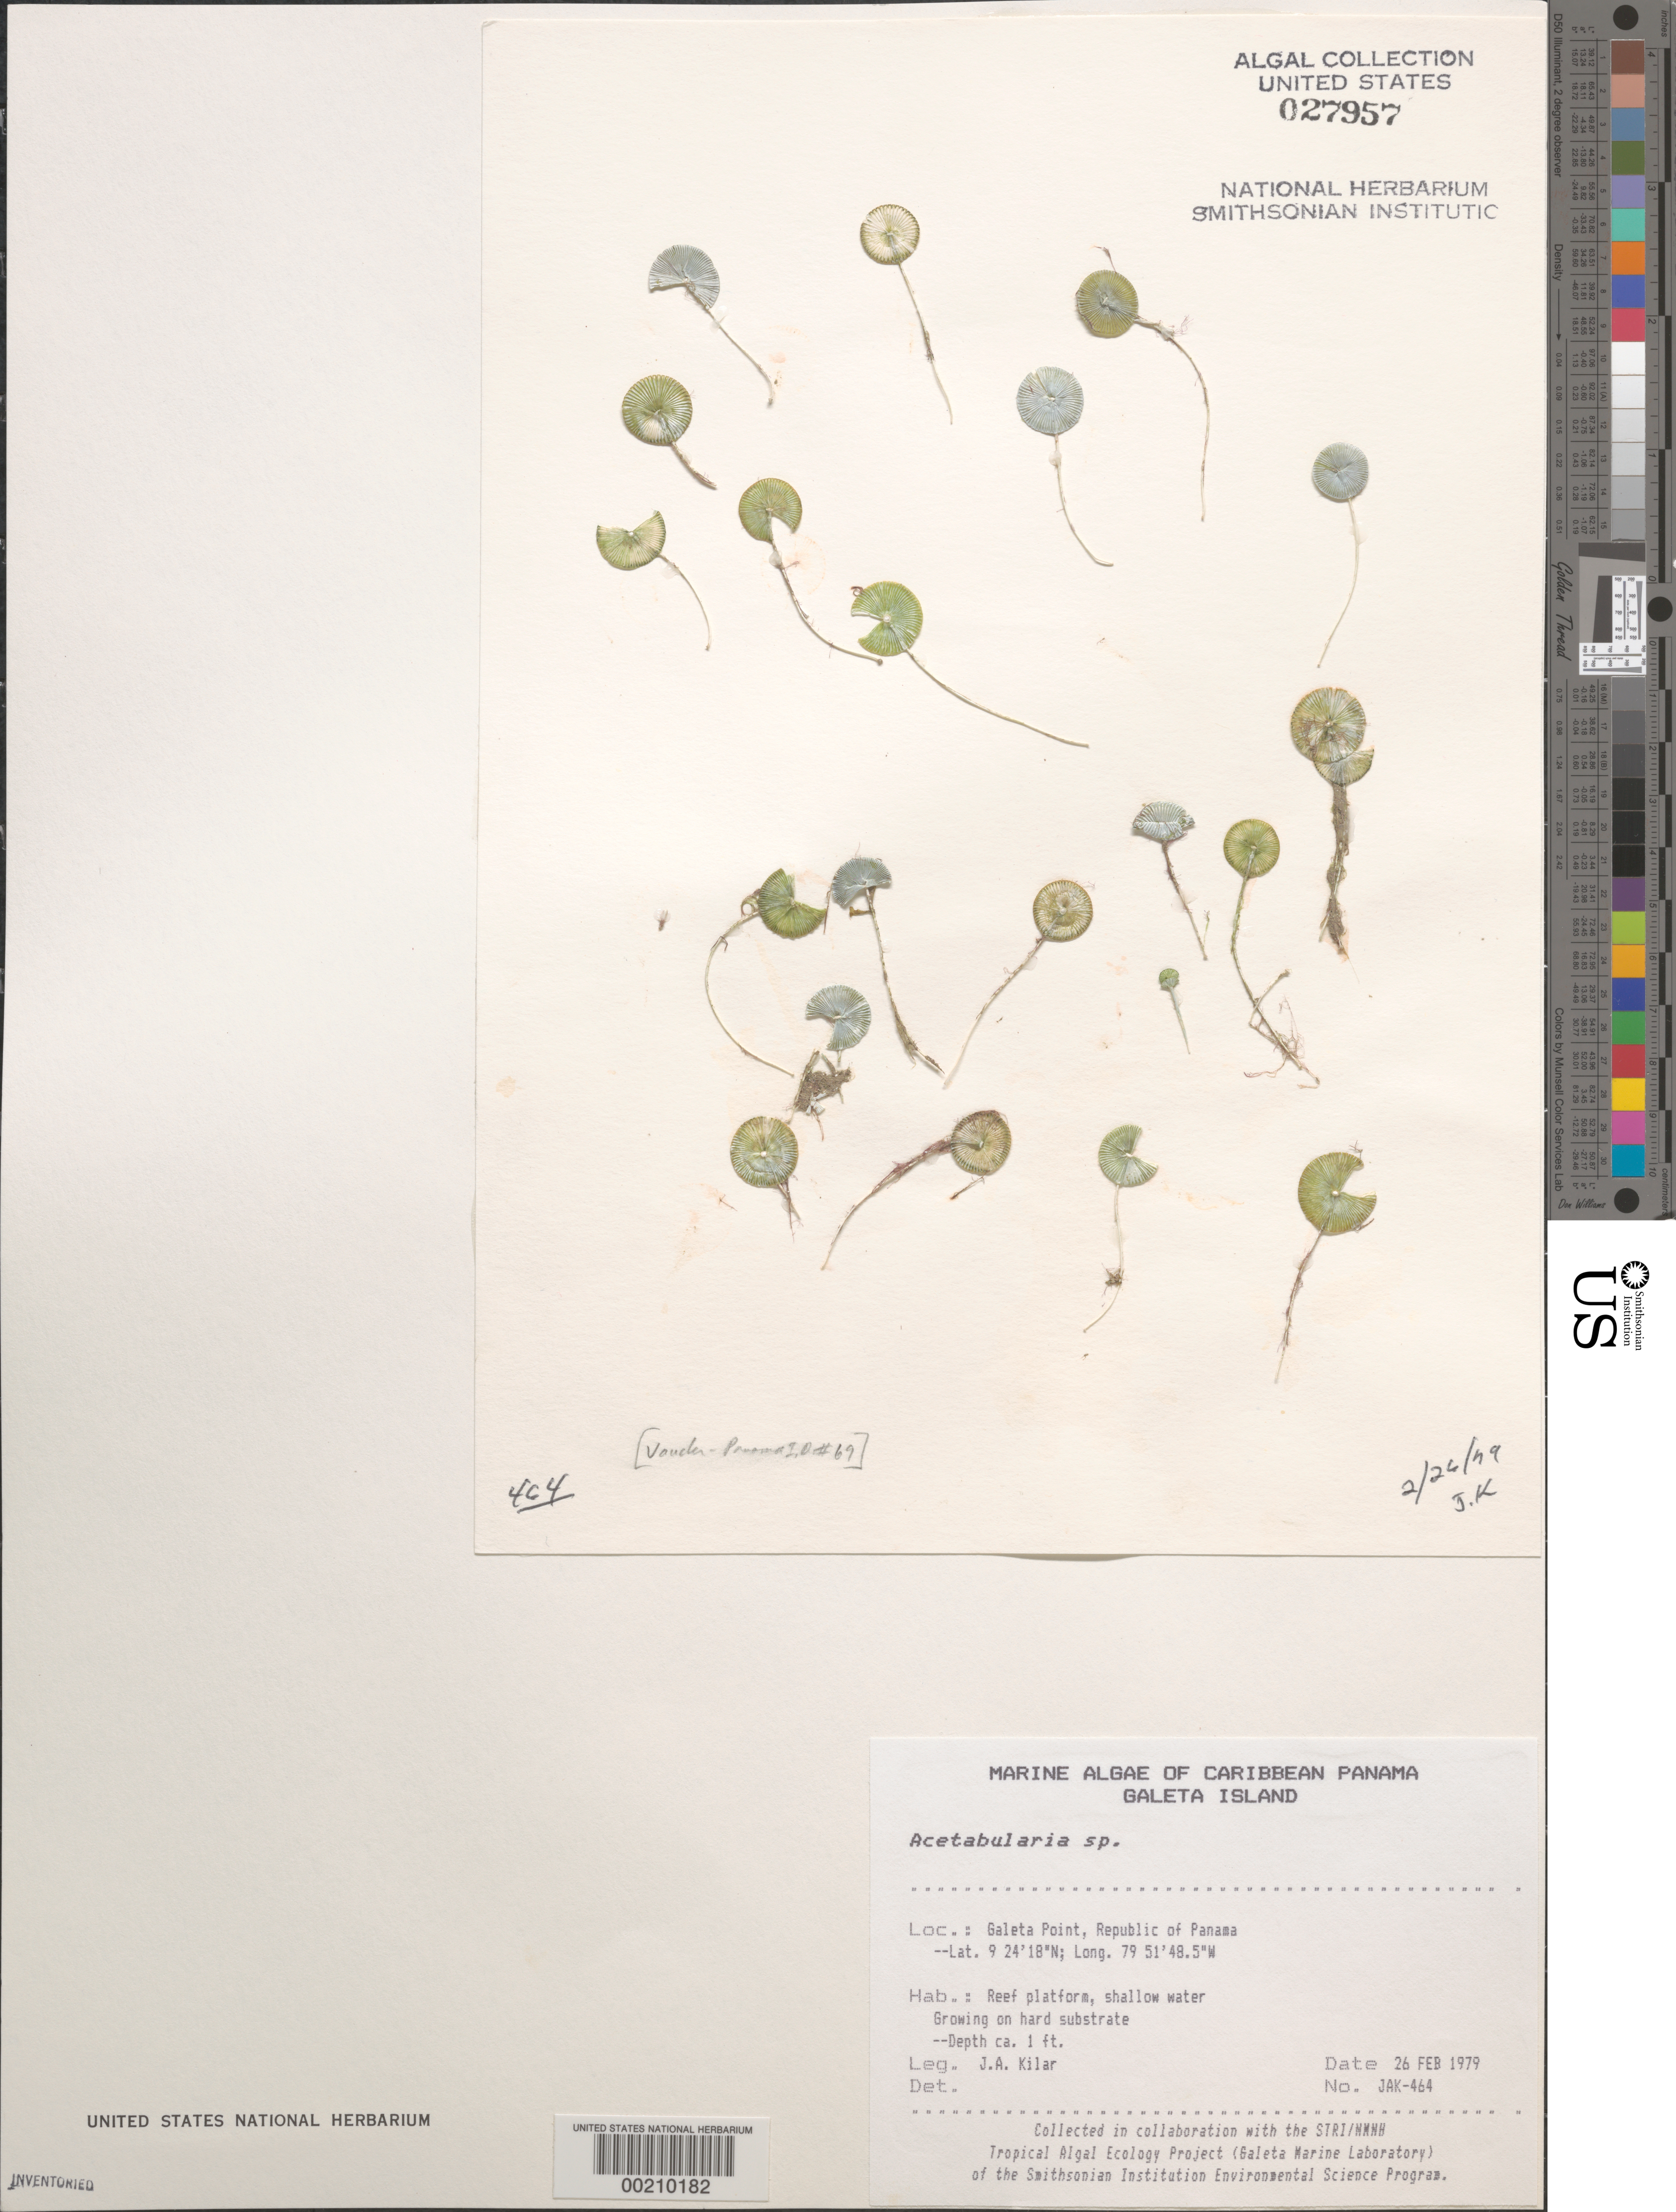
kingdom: Plantae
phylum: Chlorophyta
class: Ulvophyceae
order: Dasycladales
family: Polyphysaceae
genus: Acetabularia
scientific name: Acetabularia sp.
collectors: J. A. Kilar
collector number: JAK-464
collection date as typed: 26 Feb 1979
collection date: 1979-02-26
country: Panama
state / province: Colón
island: Galeta Island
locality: Galeta Point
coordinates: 9 24' 18" N, 79 51' 48.5" W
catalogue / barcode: US 27957